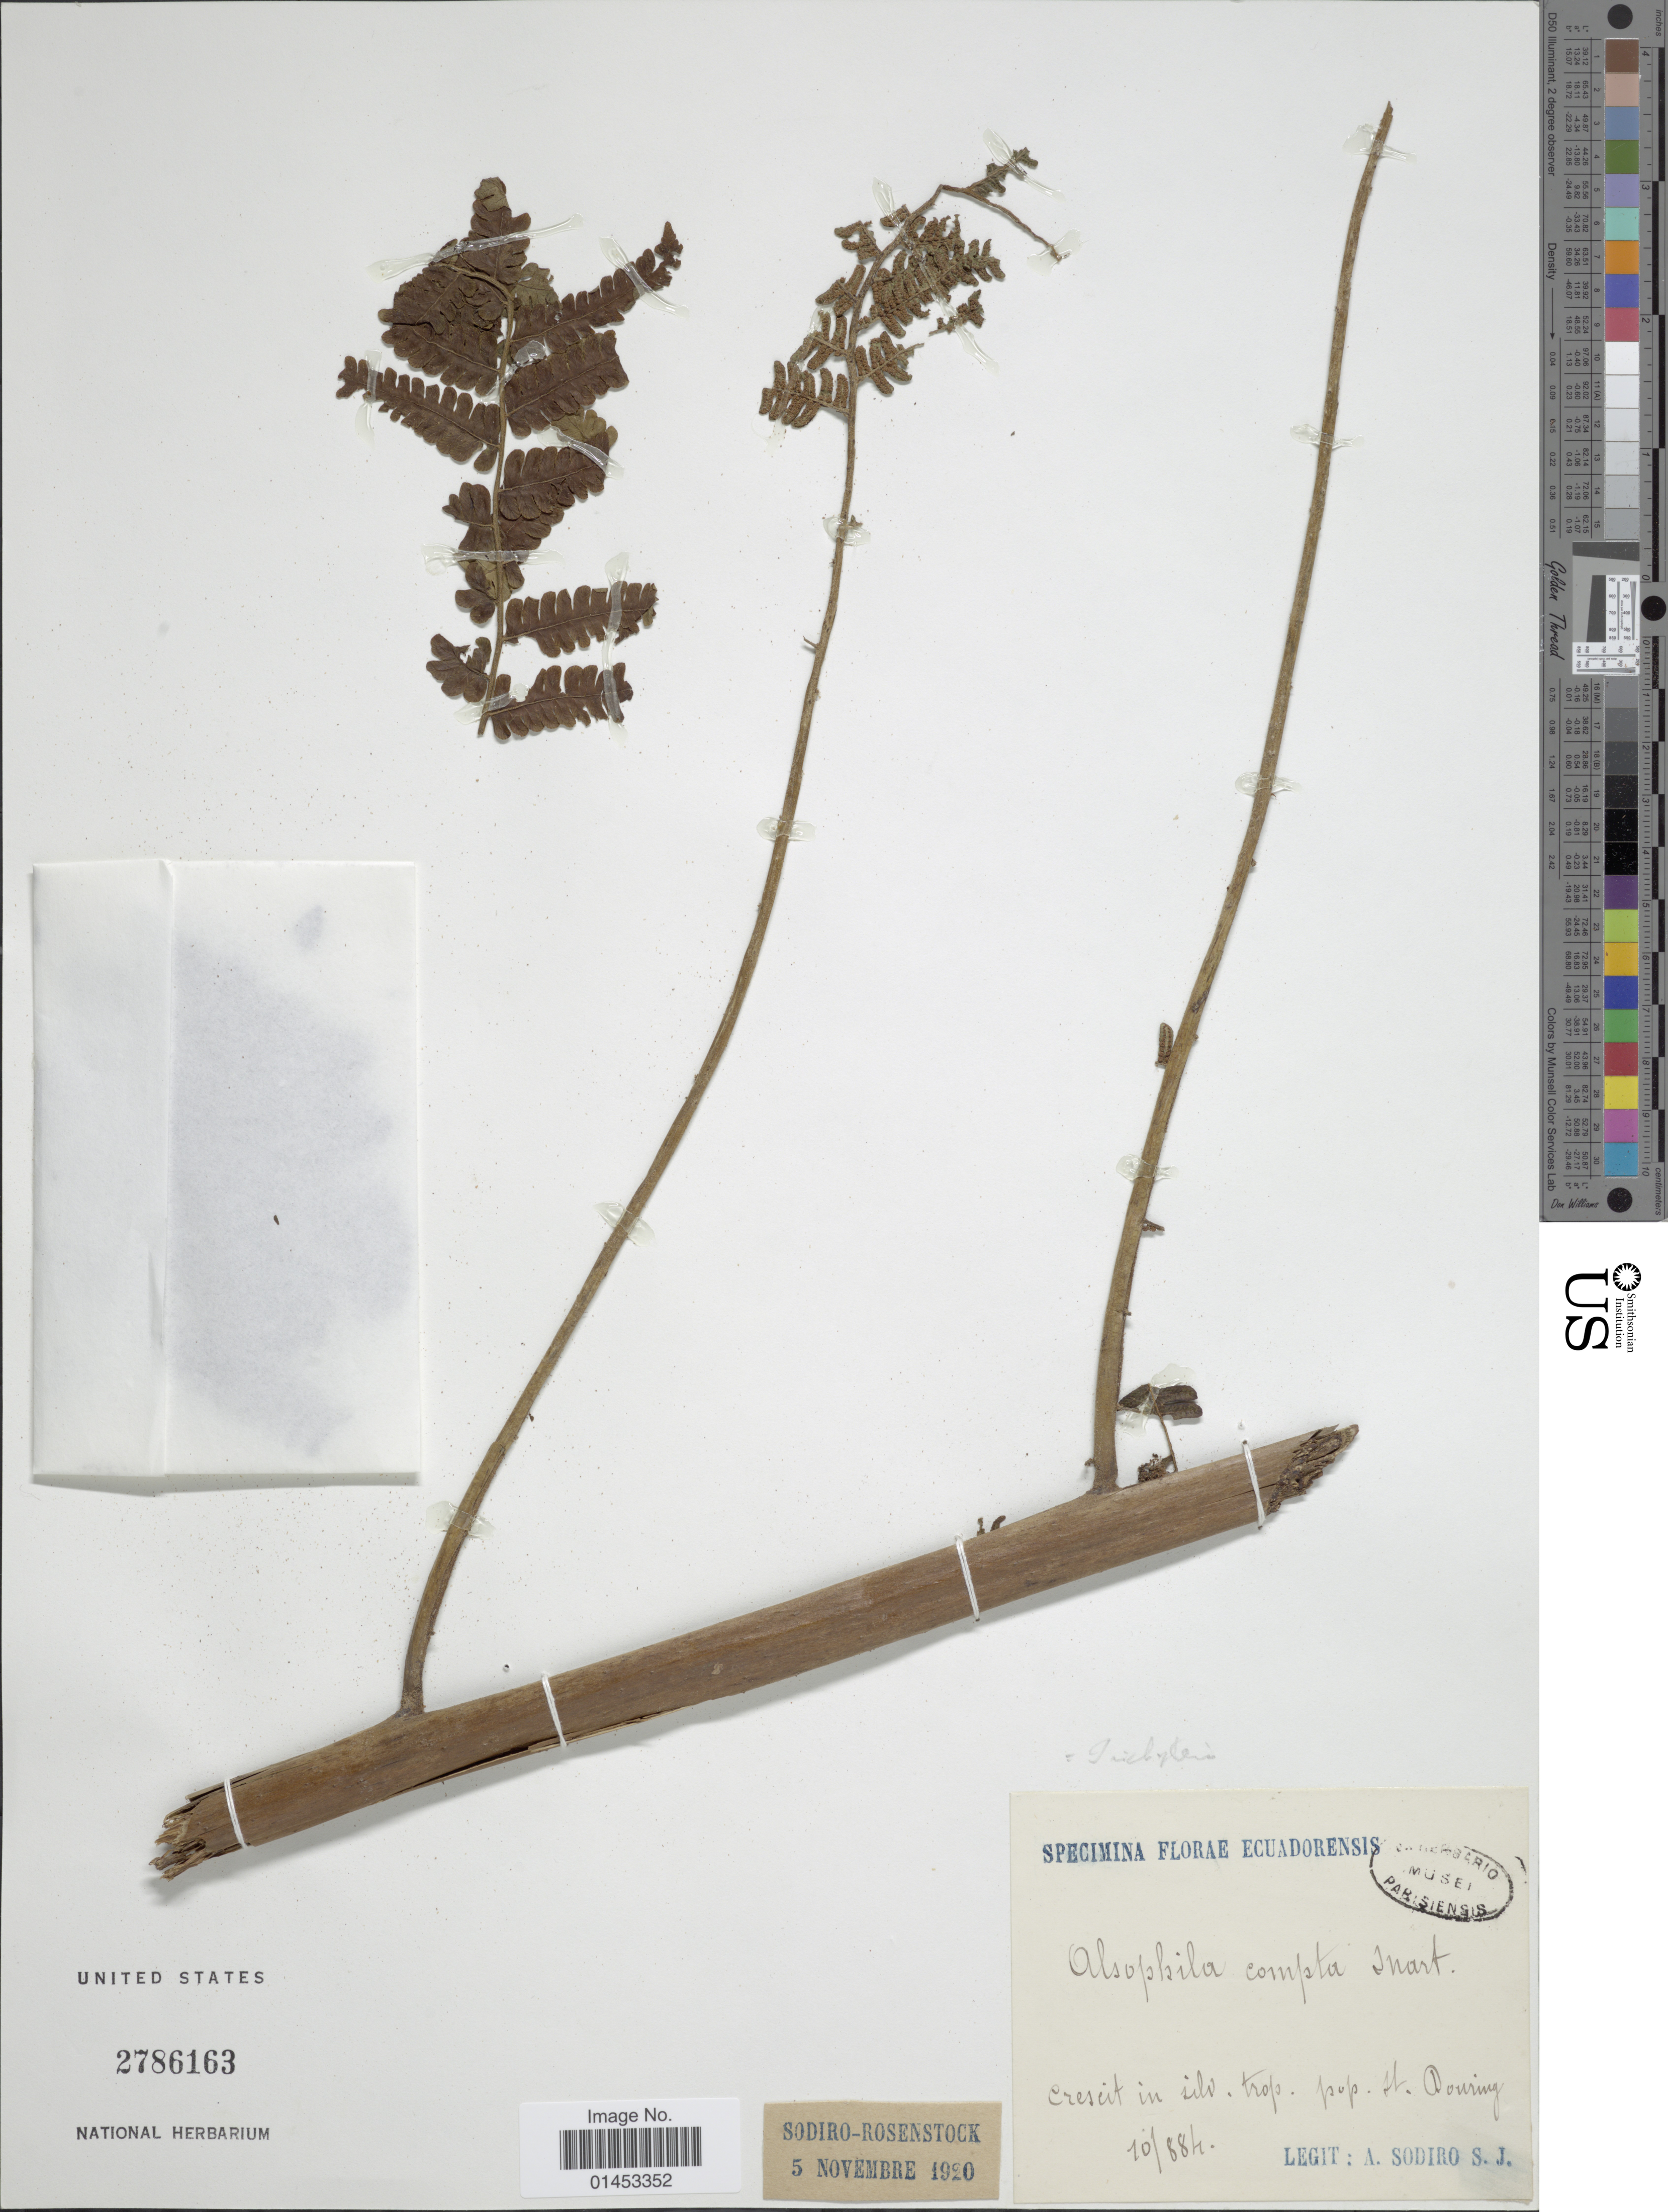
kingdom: Plantae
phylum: Tracheophyta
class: Polypodiopsida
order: Cyatheales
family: Cyatheaceae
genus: Cyathea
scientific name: Cyathea sp.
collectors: A. Sodiro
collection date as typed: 884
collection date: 1884-10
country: Ecuador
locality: Ecuadorensis, Crescit in silv. trop. pop. St. Domingo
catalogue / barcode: US 2786163